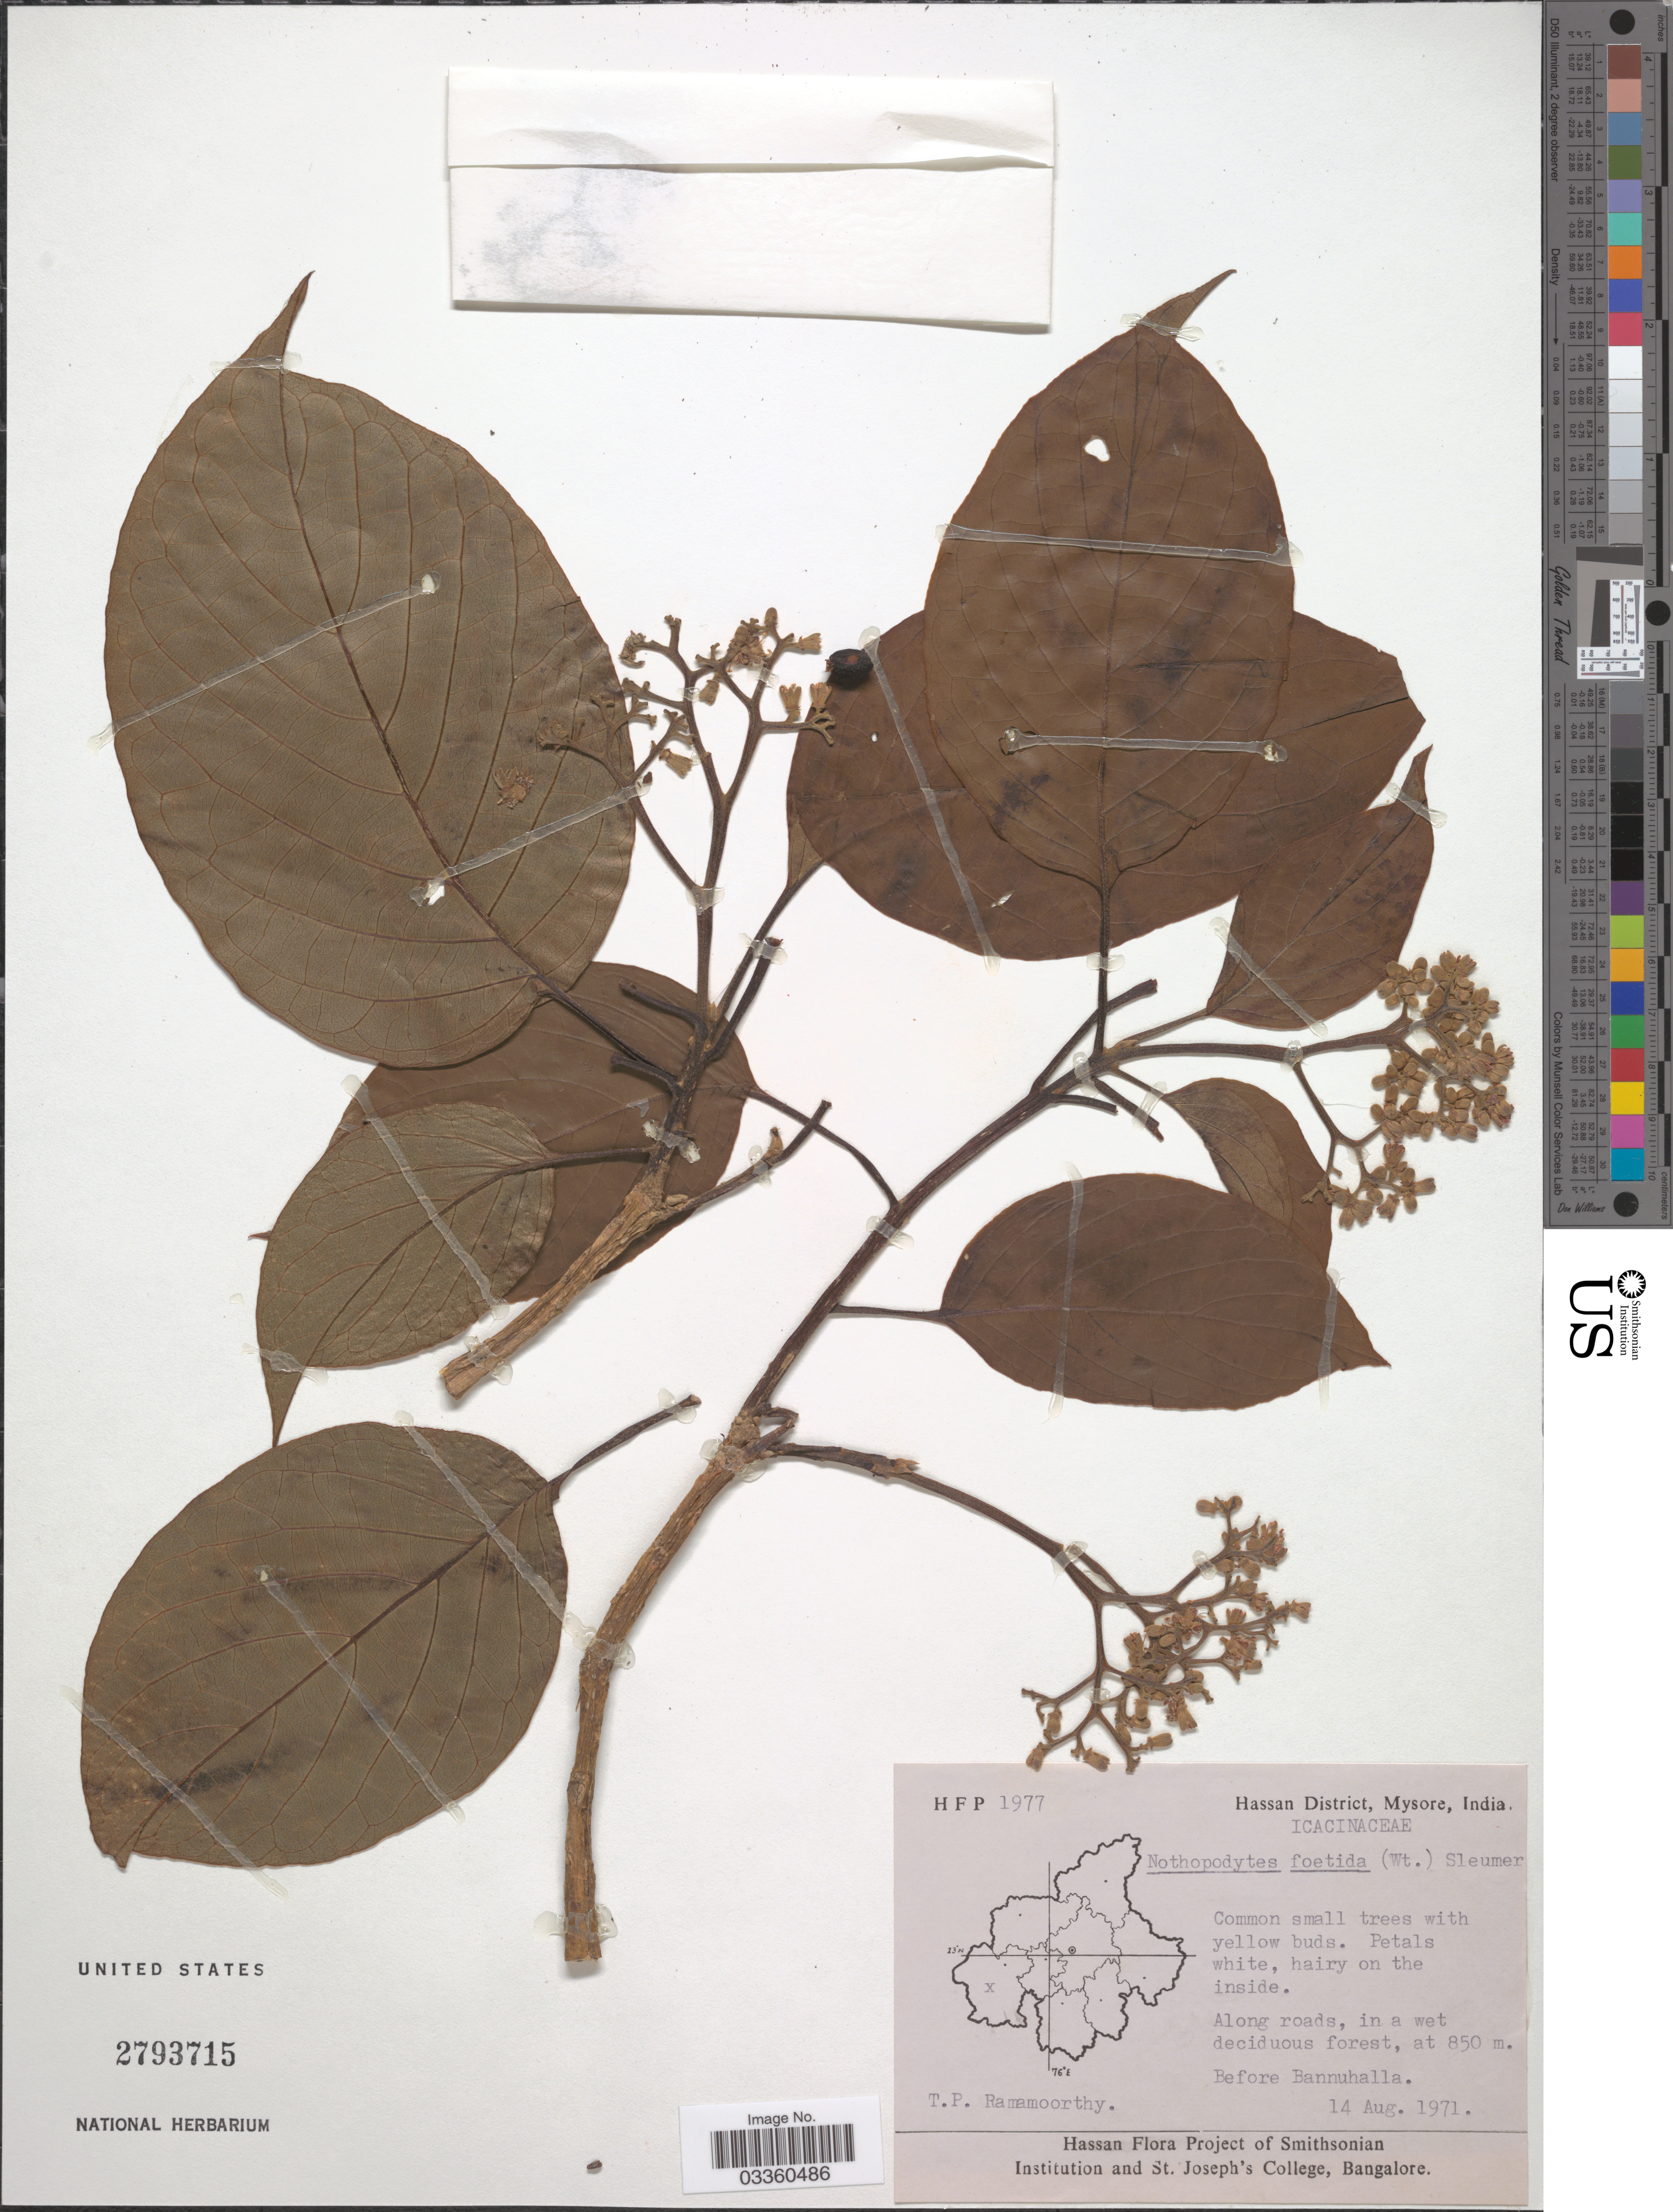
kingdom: Plantae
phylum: Tracheophyta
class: Magnoliopsida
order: Icacinales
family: Icacinaceae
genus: Nothapodytes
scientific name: Nothapodytes foetida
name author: (Wight) Sleumer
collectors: T. P. Ramamoorthy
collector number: H F P 1977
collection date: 1971-08-14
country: India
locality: Hassan District, Mysore. Before Bannuhalla.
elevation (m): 850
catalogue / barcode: US 2793715